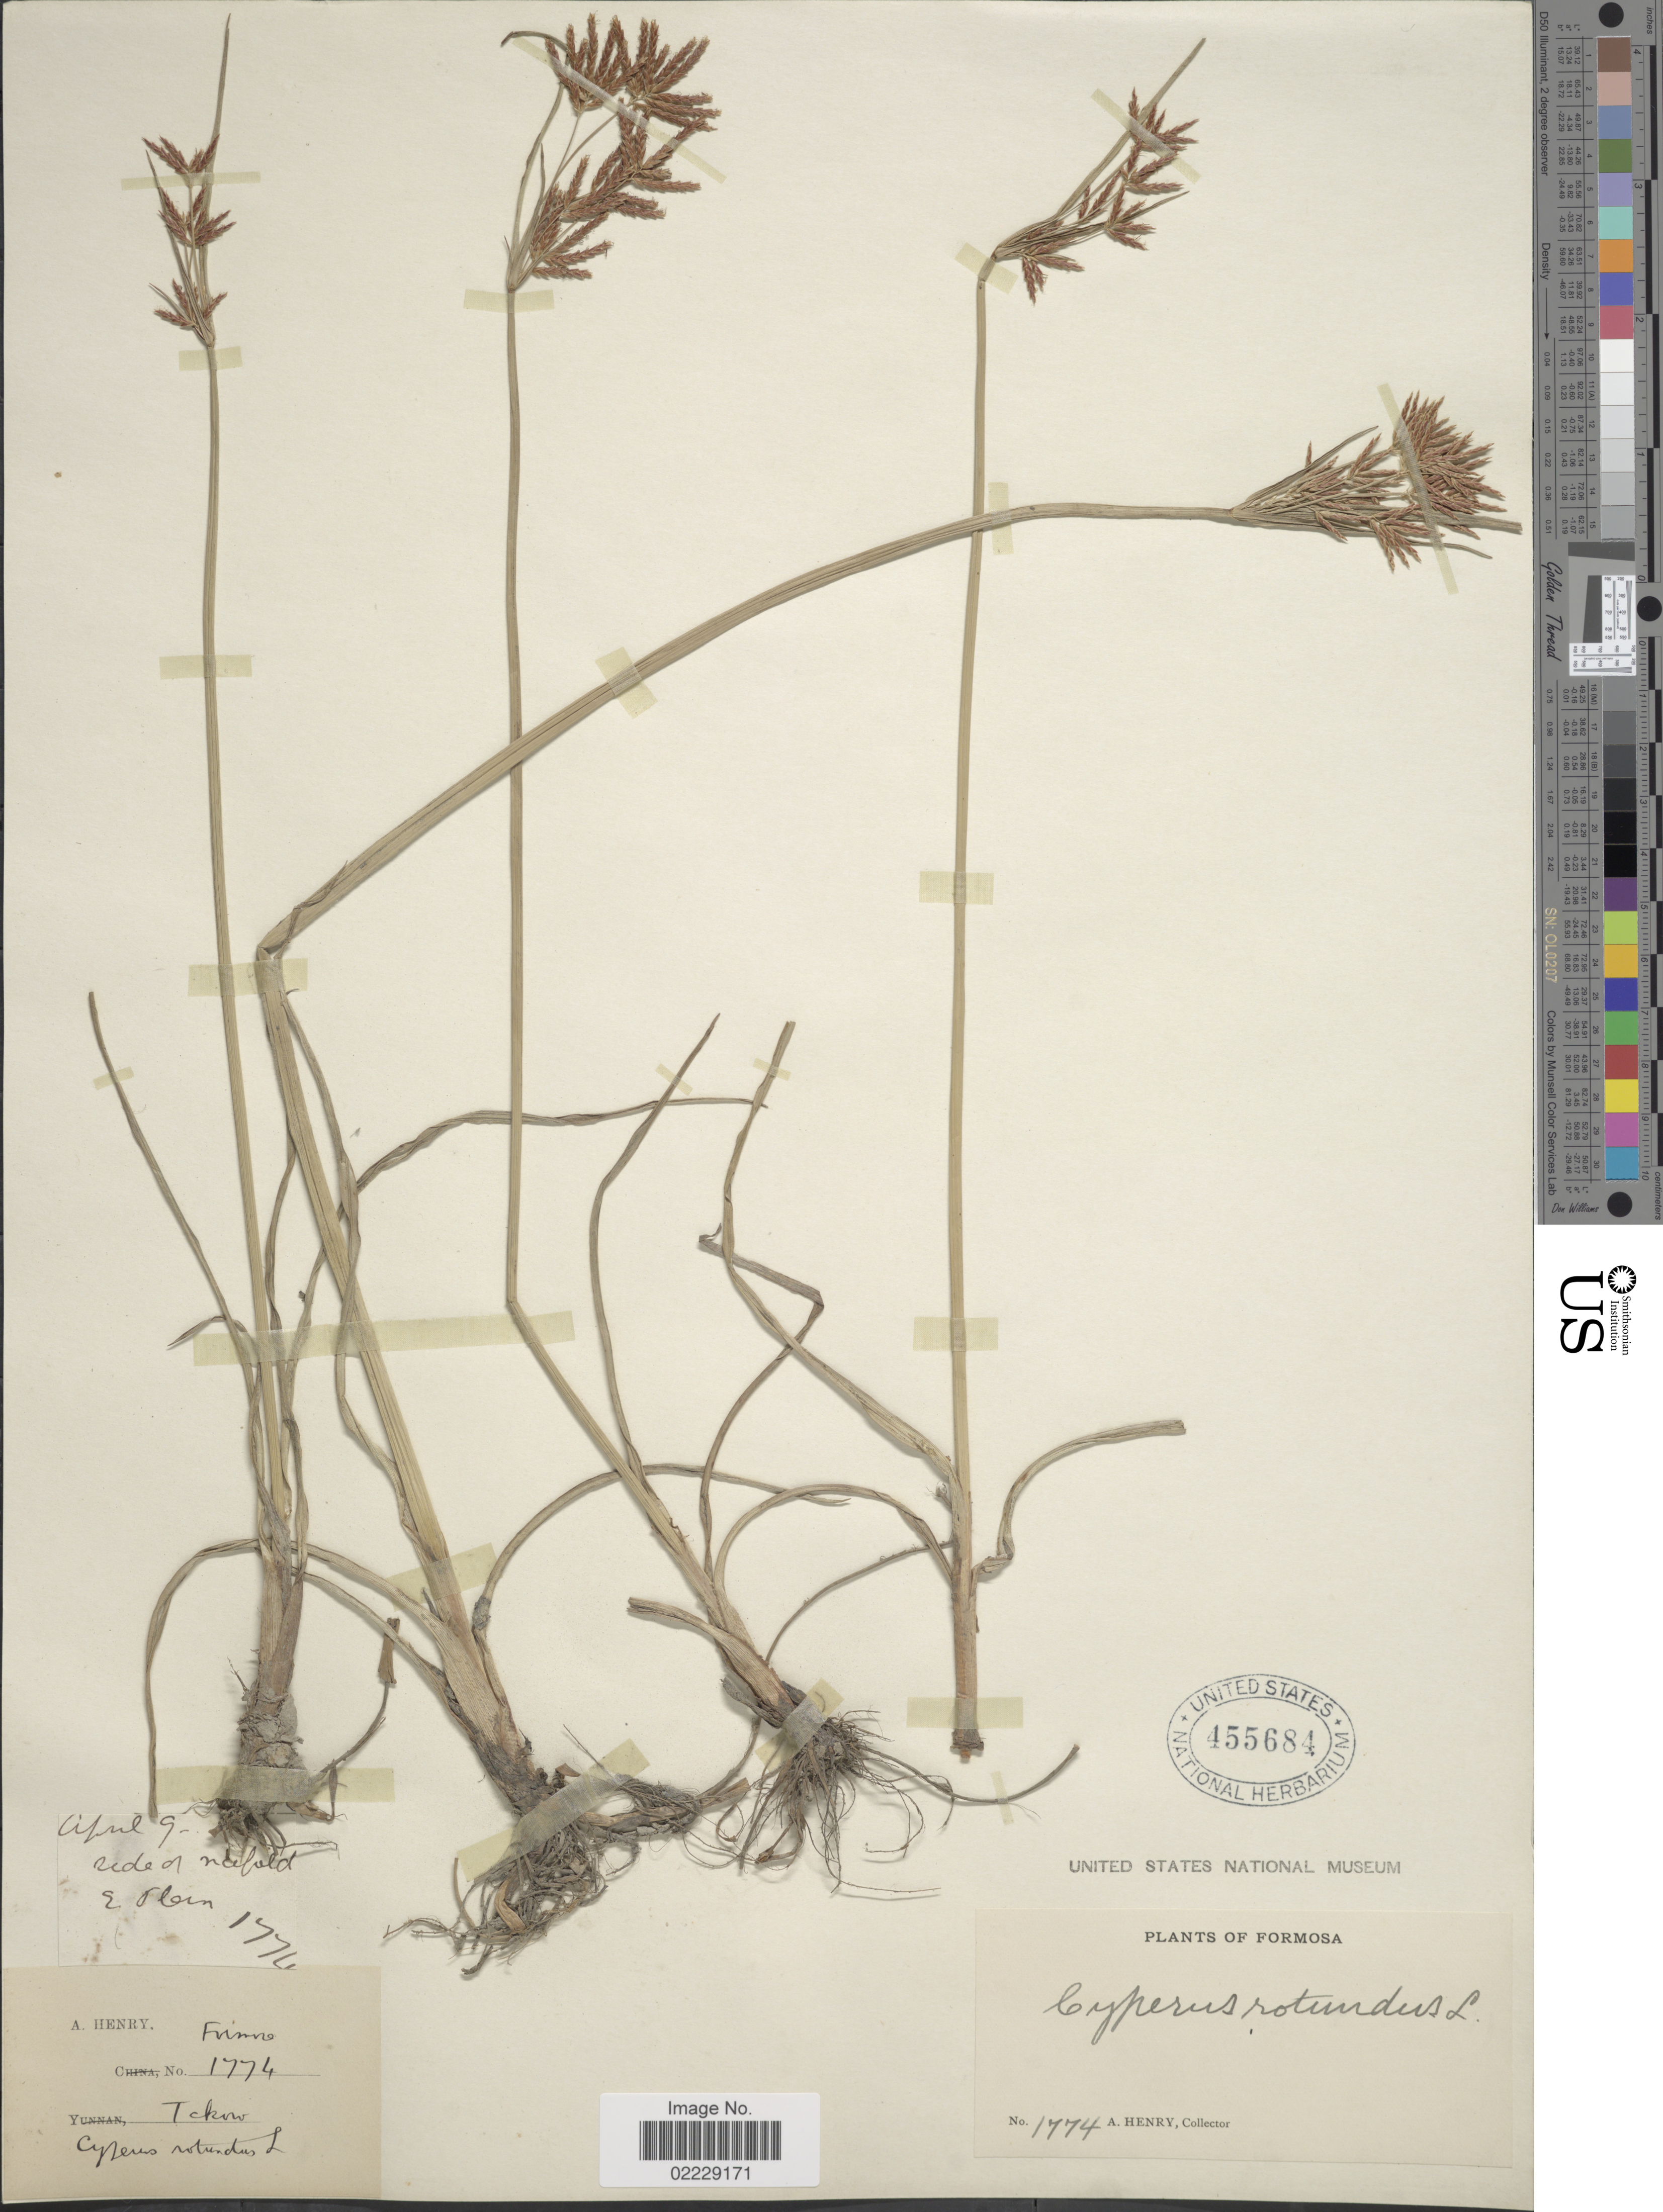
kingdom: Plantae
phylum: Tracheophyta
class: Liliopsida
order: Poales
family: Cyperaceae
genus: Cyperus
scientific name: Cyperus rotundus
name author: L.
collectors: A. Henry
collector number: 1774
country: Taiwan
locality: Takow, Formosa.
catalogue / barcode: US 455684